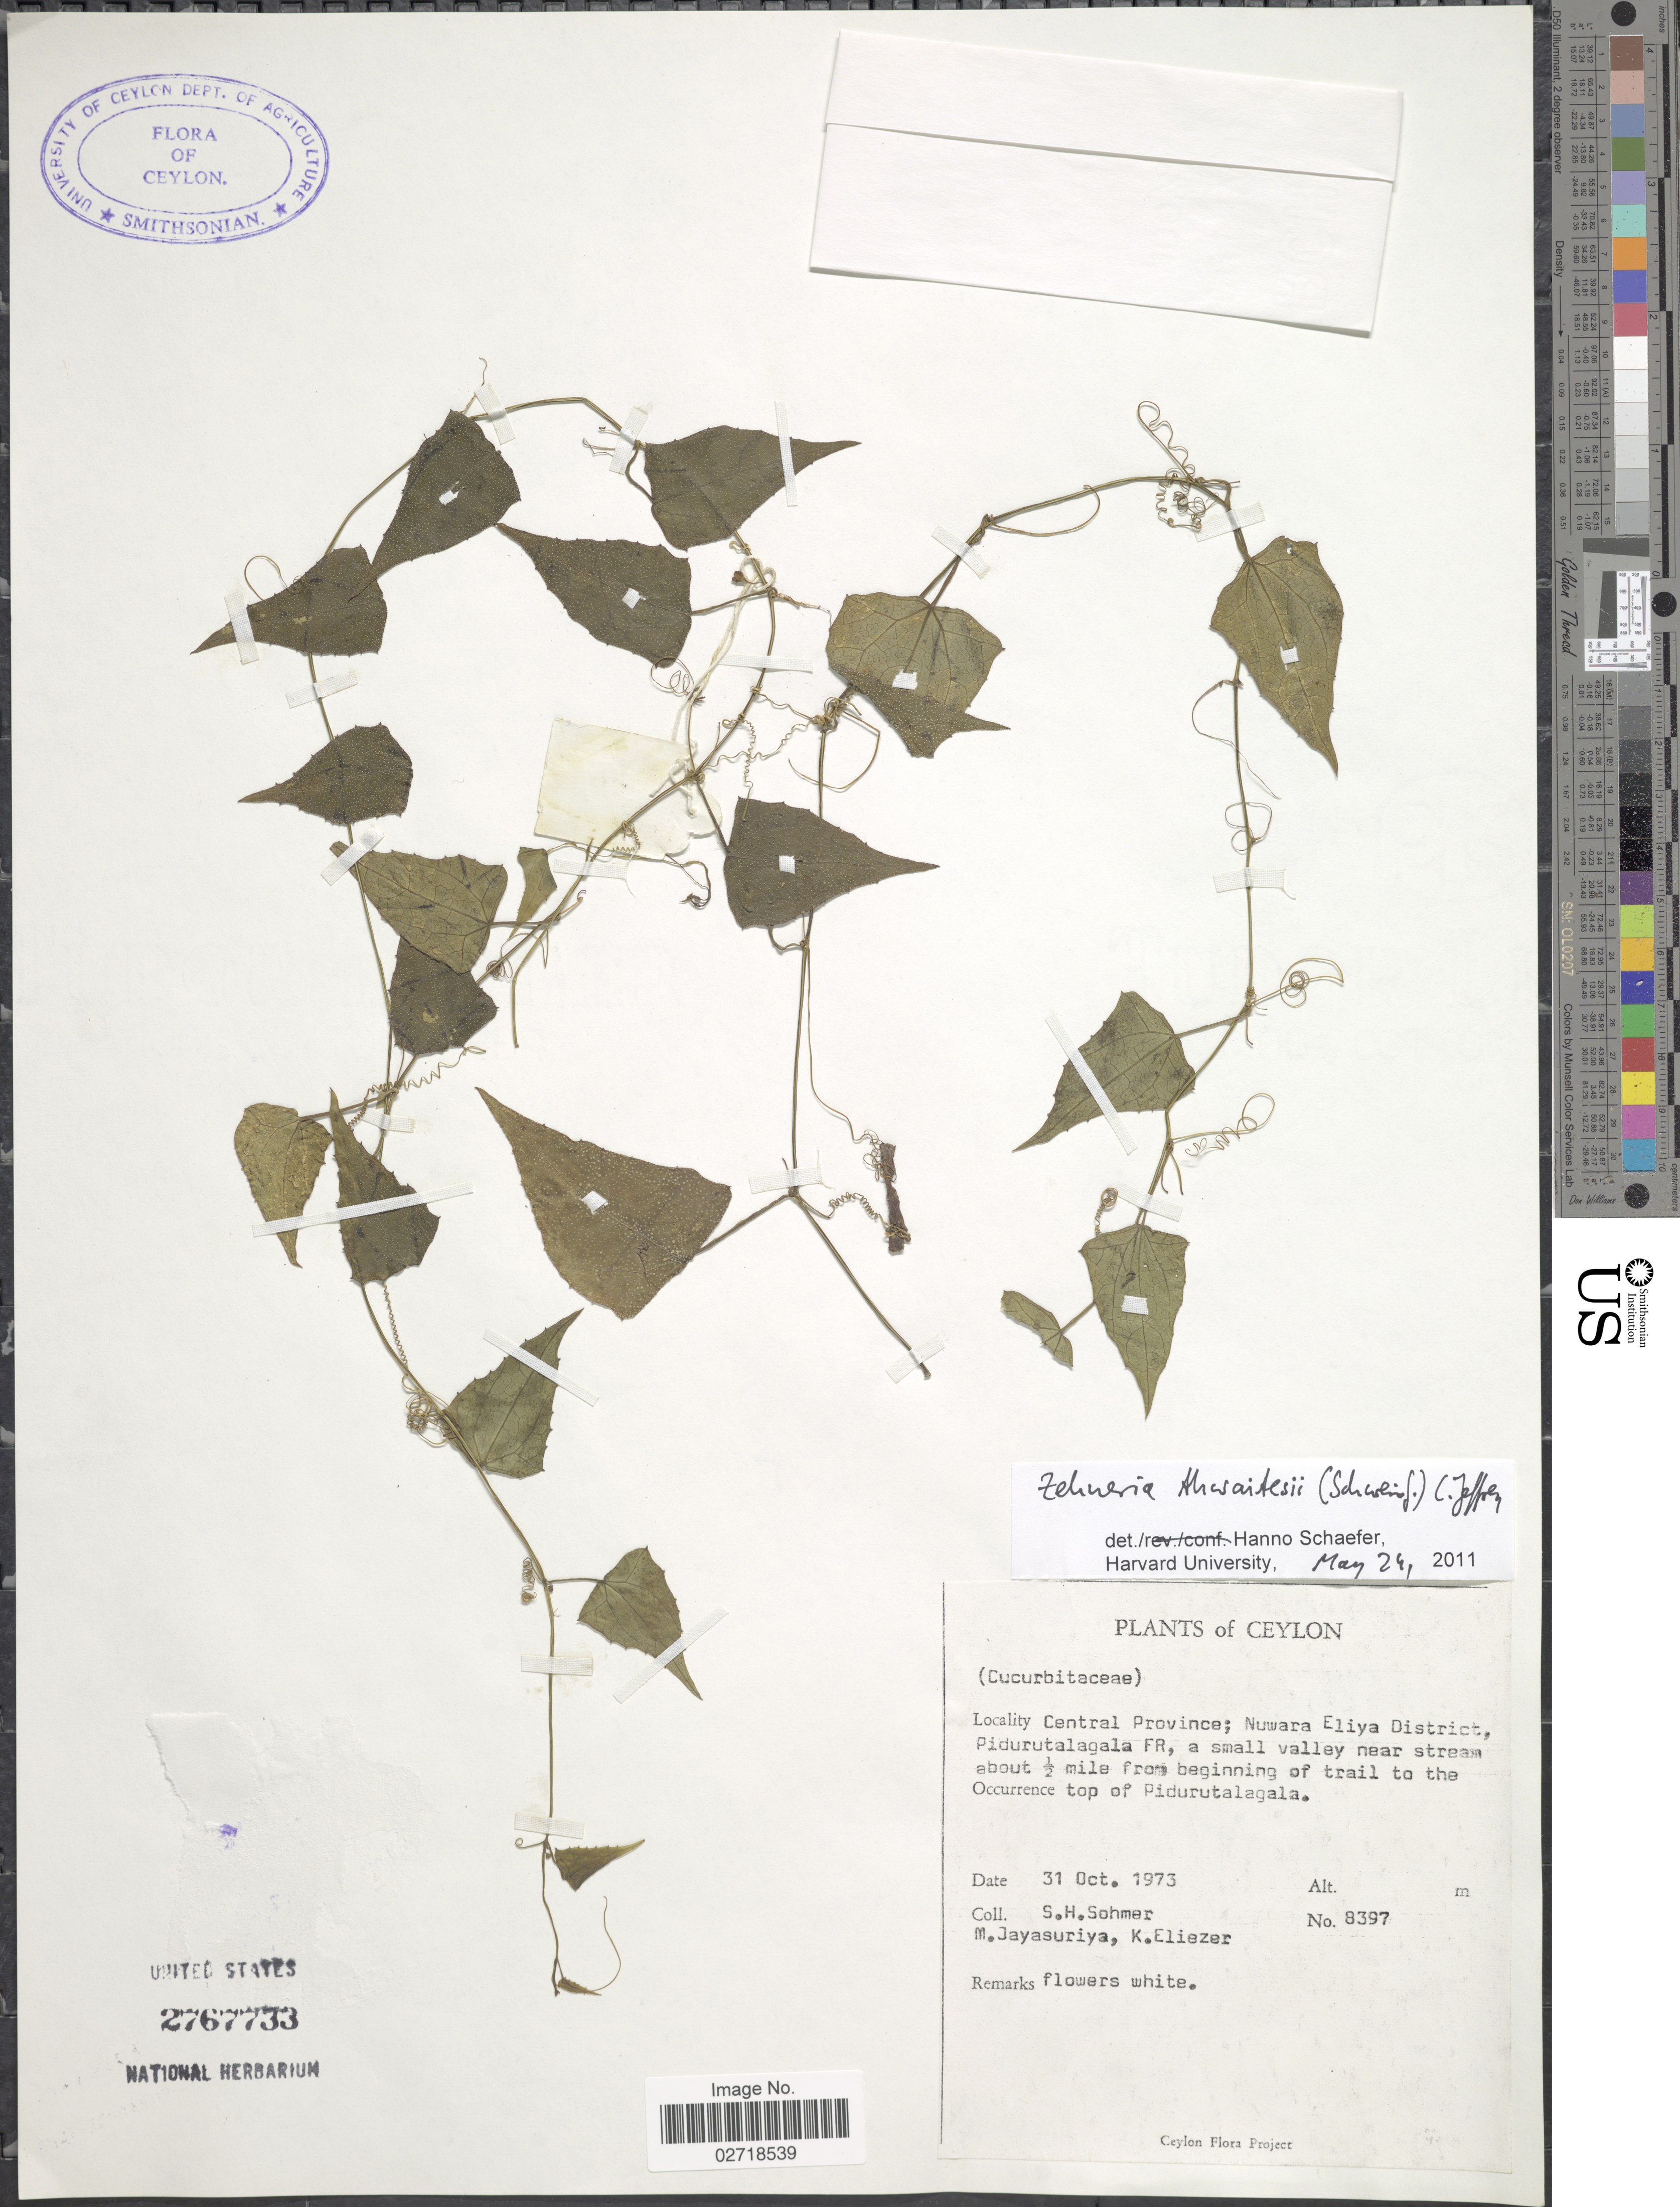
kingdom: Plantae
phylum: Tracheophyta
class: Magnoliopsida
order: Cucurbitales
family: Cucurbitaceae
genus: Zehneria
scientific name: Zehneria thwaitesii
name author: (Schweinf.) C. Jeffrey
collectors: S. H. Sohmer, M. Jayasuriya & K. Eliezer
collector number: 8397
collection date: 1973-10-31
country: Sri Lanka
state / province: Central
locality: Ceylon, Central Province: Nuwara Eliya District: Pidurutalagala FR, a small valley near stream about ½ mile from beginning of trail to the top of Pidurutalagala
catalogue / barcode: US 2767733